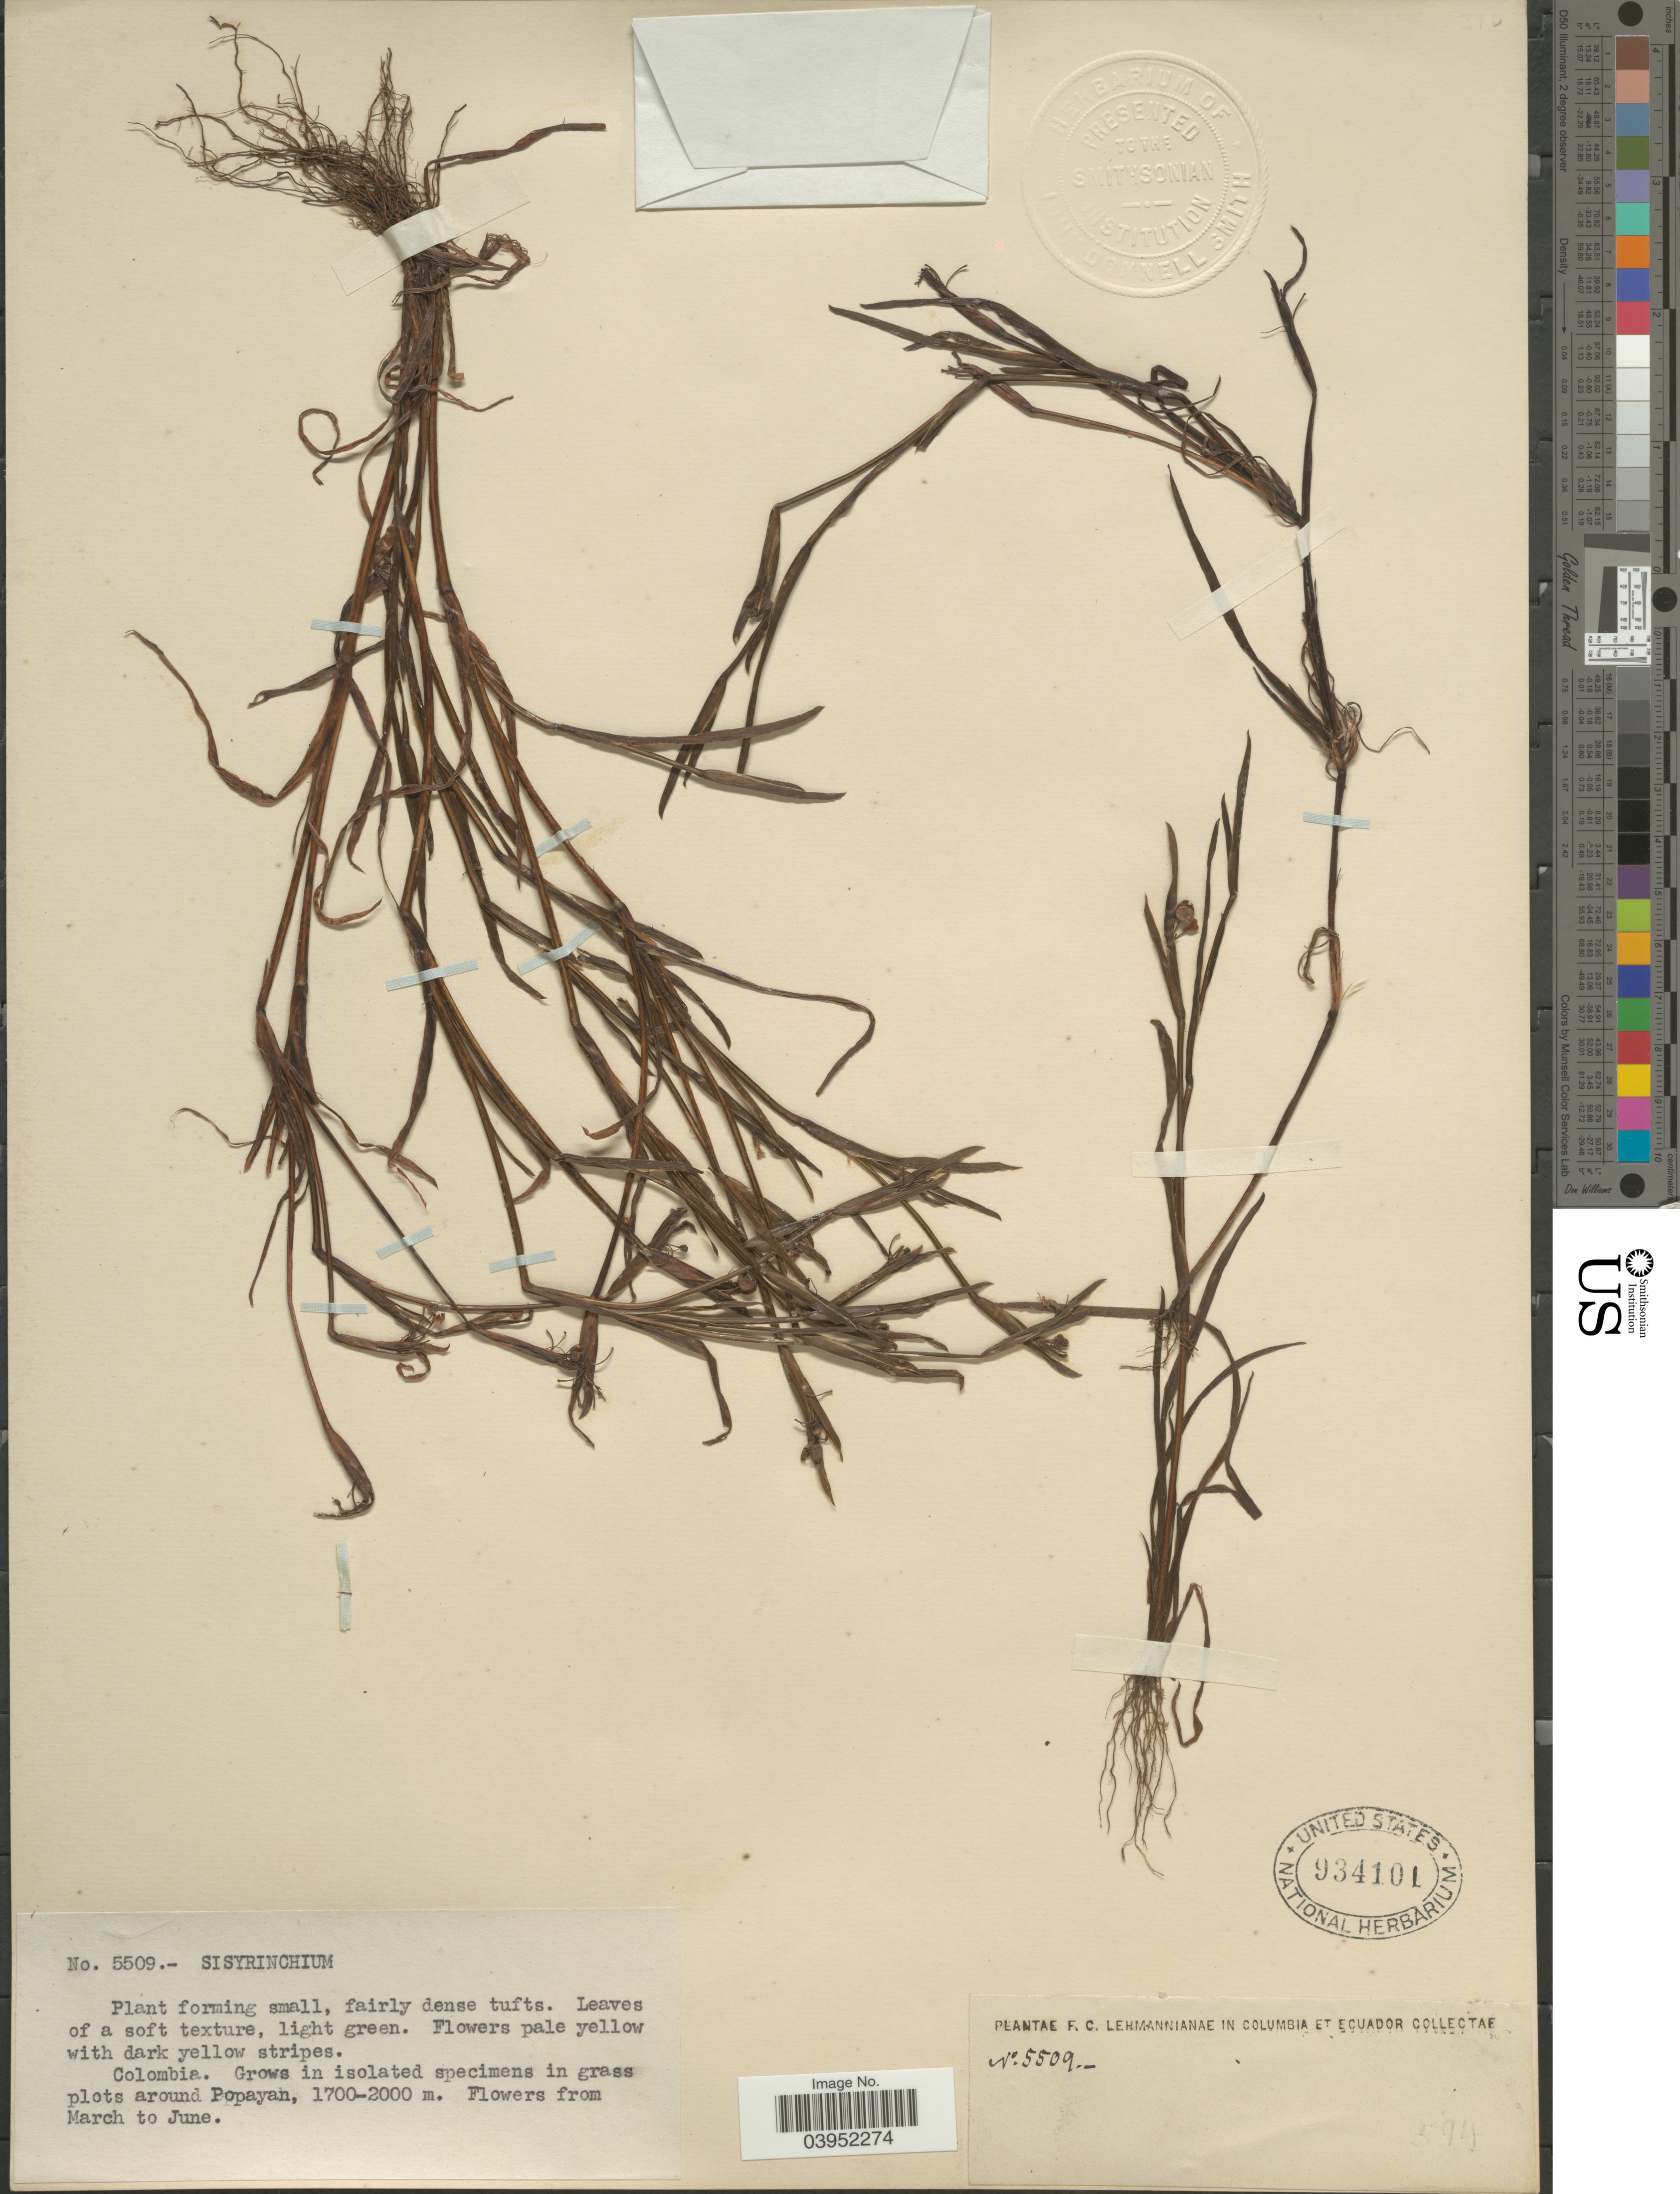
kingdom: Plantae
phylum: Tracheophyta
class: Liliopsida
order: Asparagales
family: Iridaceae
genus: Sisyrinchium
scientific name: Sisyrinchium micranthum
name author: Cav.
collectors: F. C. Lehmann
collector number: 5509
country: Colombia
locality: Around Popayan.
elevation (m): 1700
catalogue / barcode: US 934101